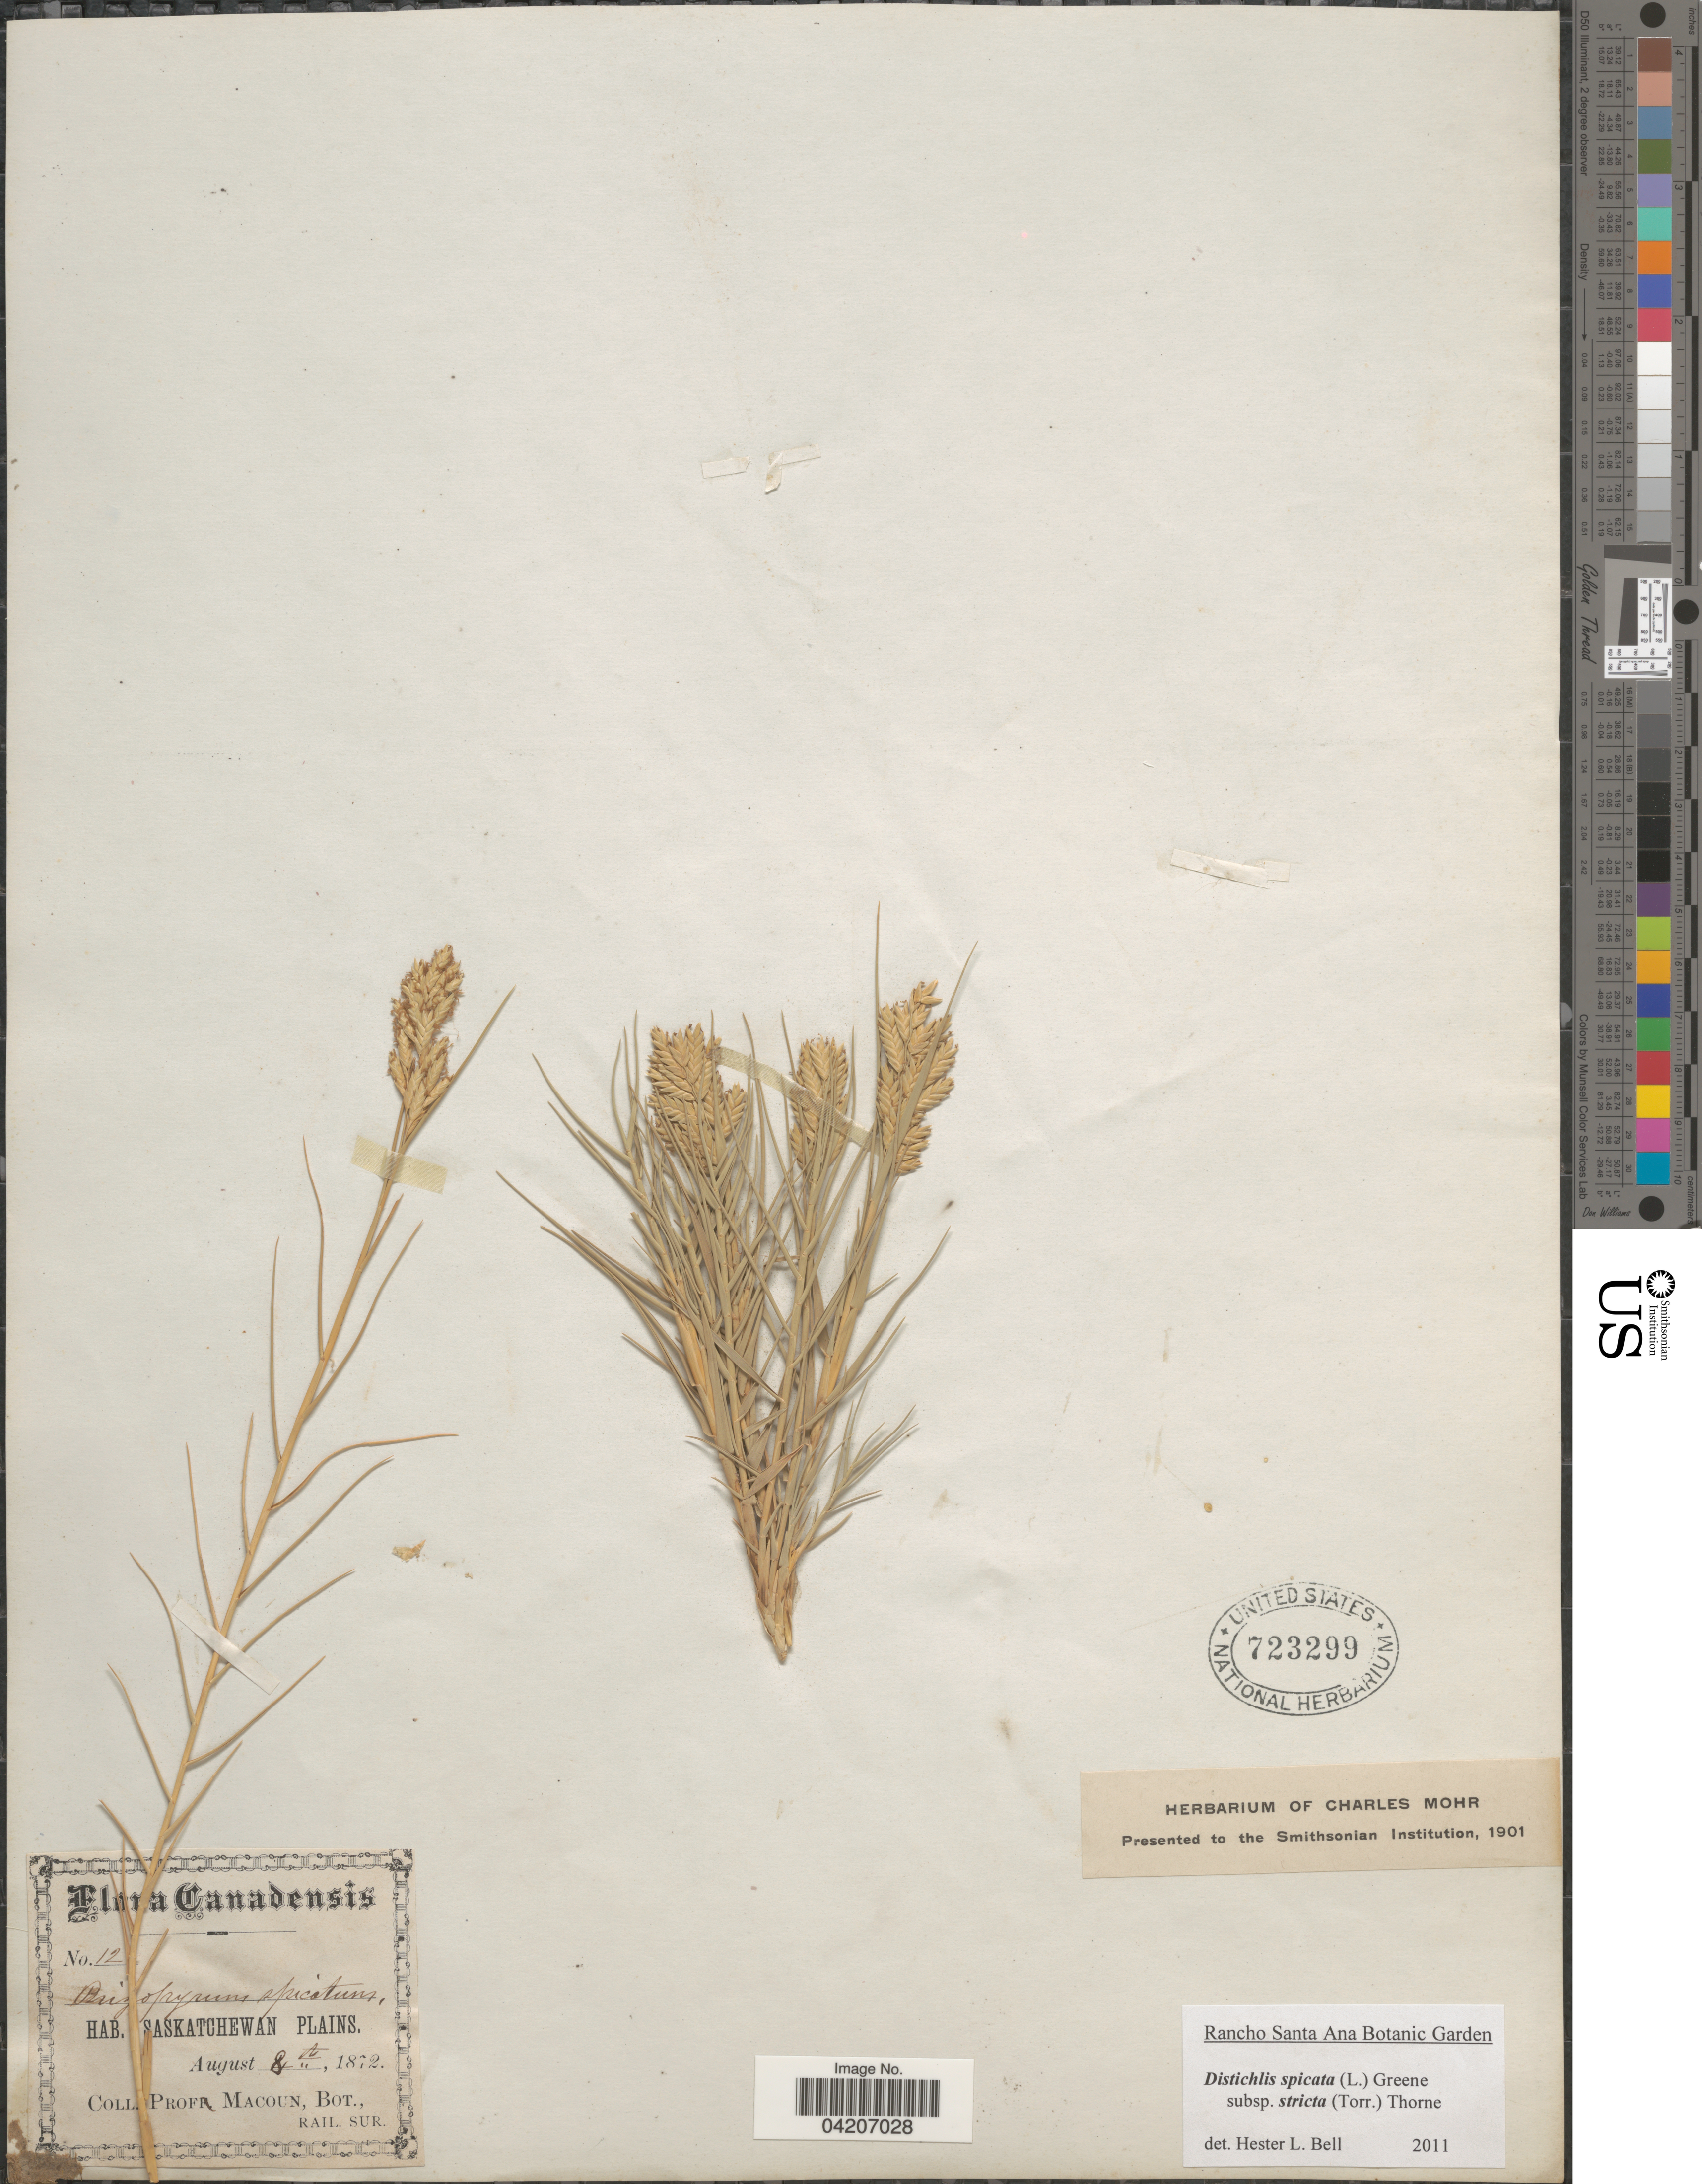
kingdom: Plantae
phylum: Tracheophyta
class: Liliopsida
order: Poales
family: Poaceae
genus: Distichlis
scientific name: Distichlis spicata subsp. stricta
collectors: -- Macoun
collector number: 12!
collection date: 1872-08-08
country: Canada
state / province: Saskatchewan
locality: Plains.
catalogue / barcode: US 723299